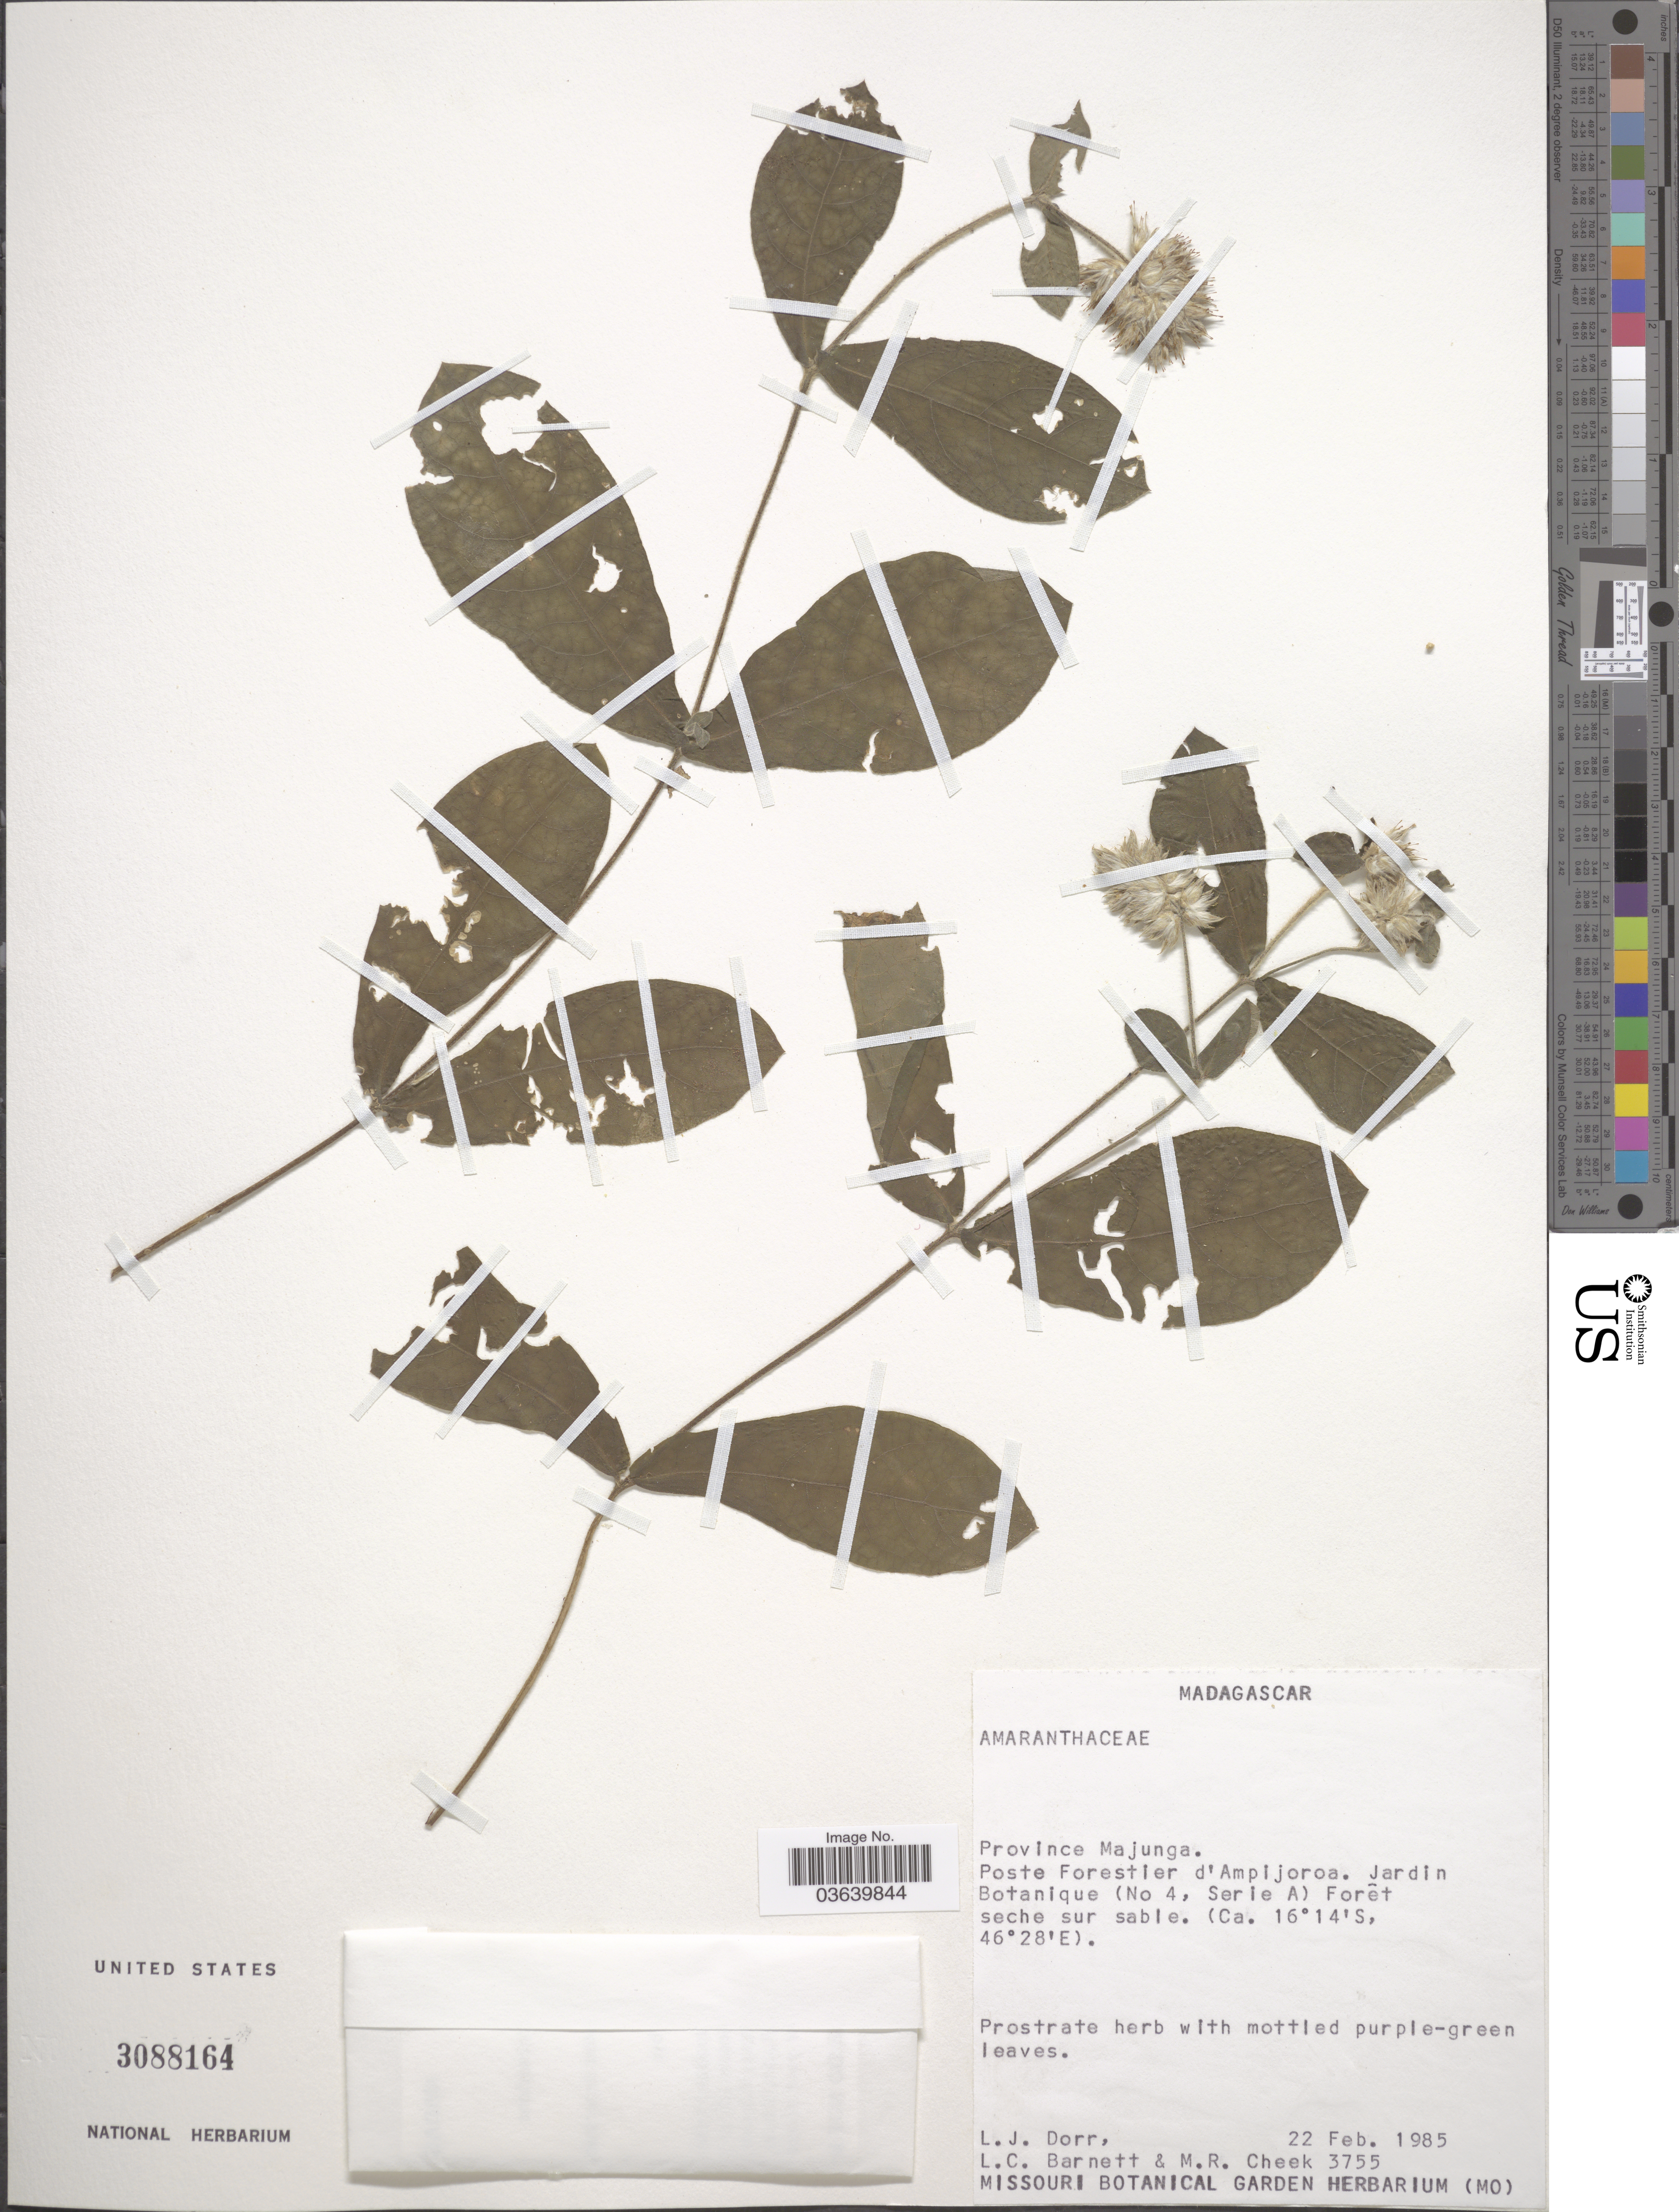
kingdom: Plantae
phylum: Tracheophyta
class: Magnoliopsida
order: Caryophyllales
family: Amaranthaceae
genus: Cyathula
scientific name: Cyathula sp.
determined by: Strong, Mark T., (BOT), Smithsonian Institution - National Museum of Natural History (UNITED STATES)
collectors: L. J. Dorr, L. C. Barnett & M. Cheek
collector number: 3755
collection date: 1985-02-22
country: Madagascar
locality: Province Majunga. Poste Forestier d'Ampijoroa. Jardin Botanique (No 4, Serie A) Forêt seche sur sable.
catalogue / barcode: US 3088164